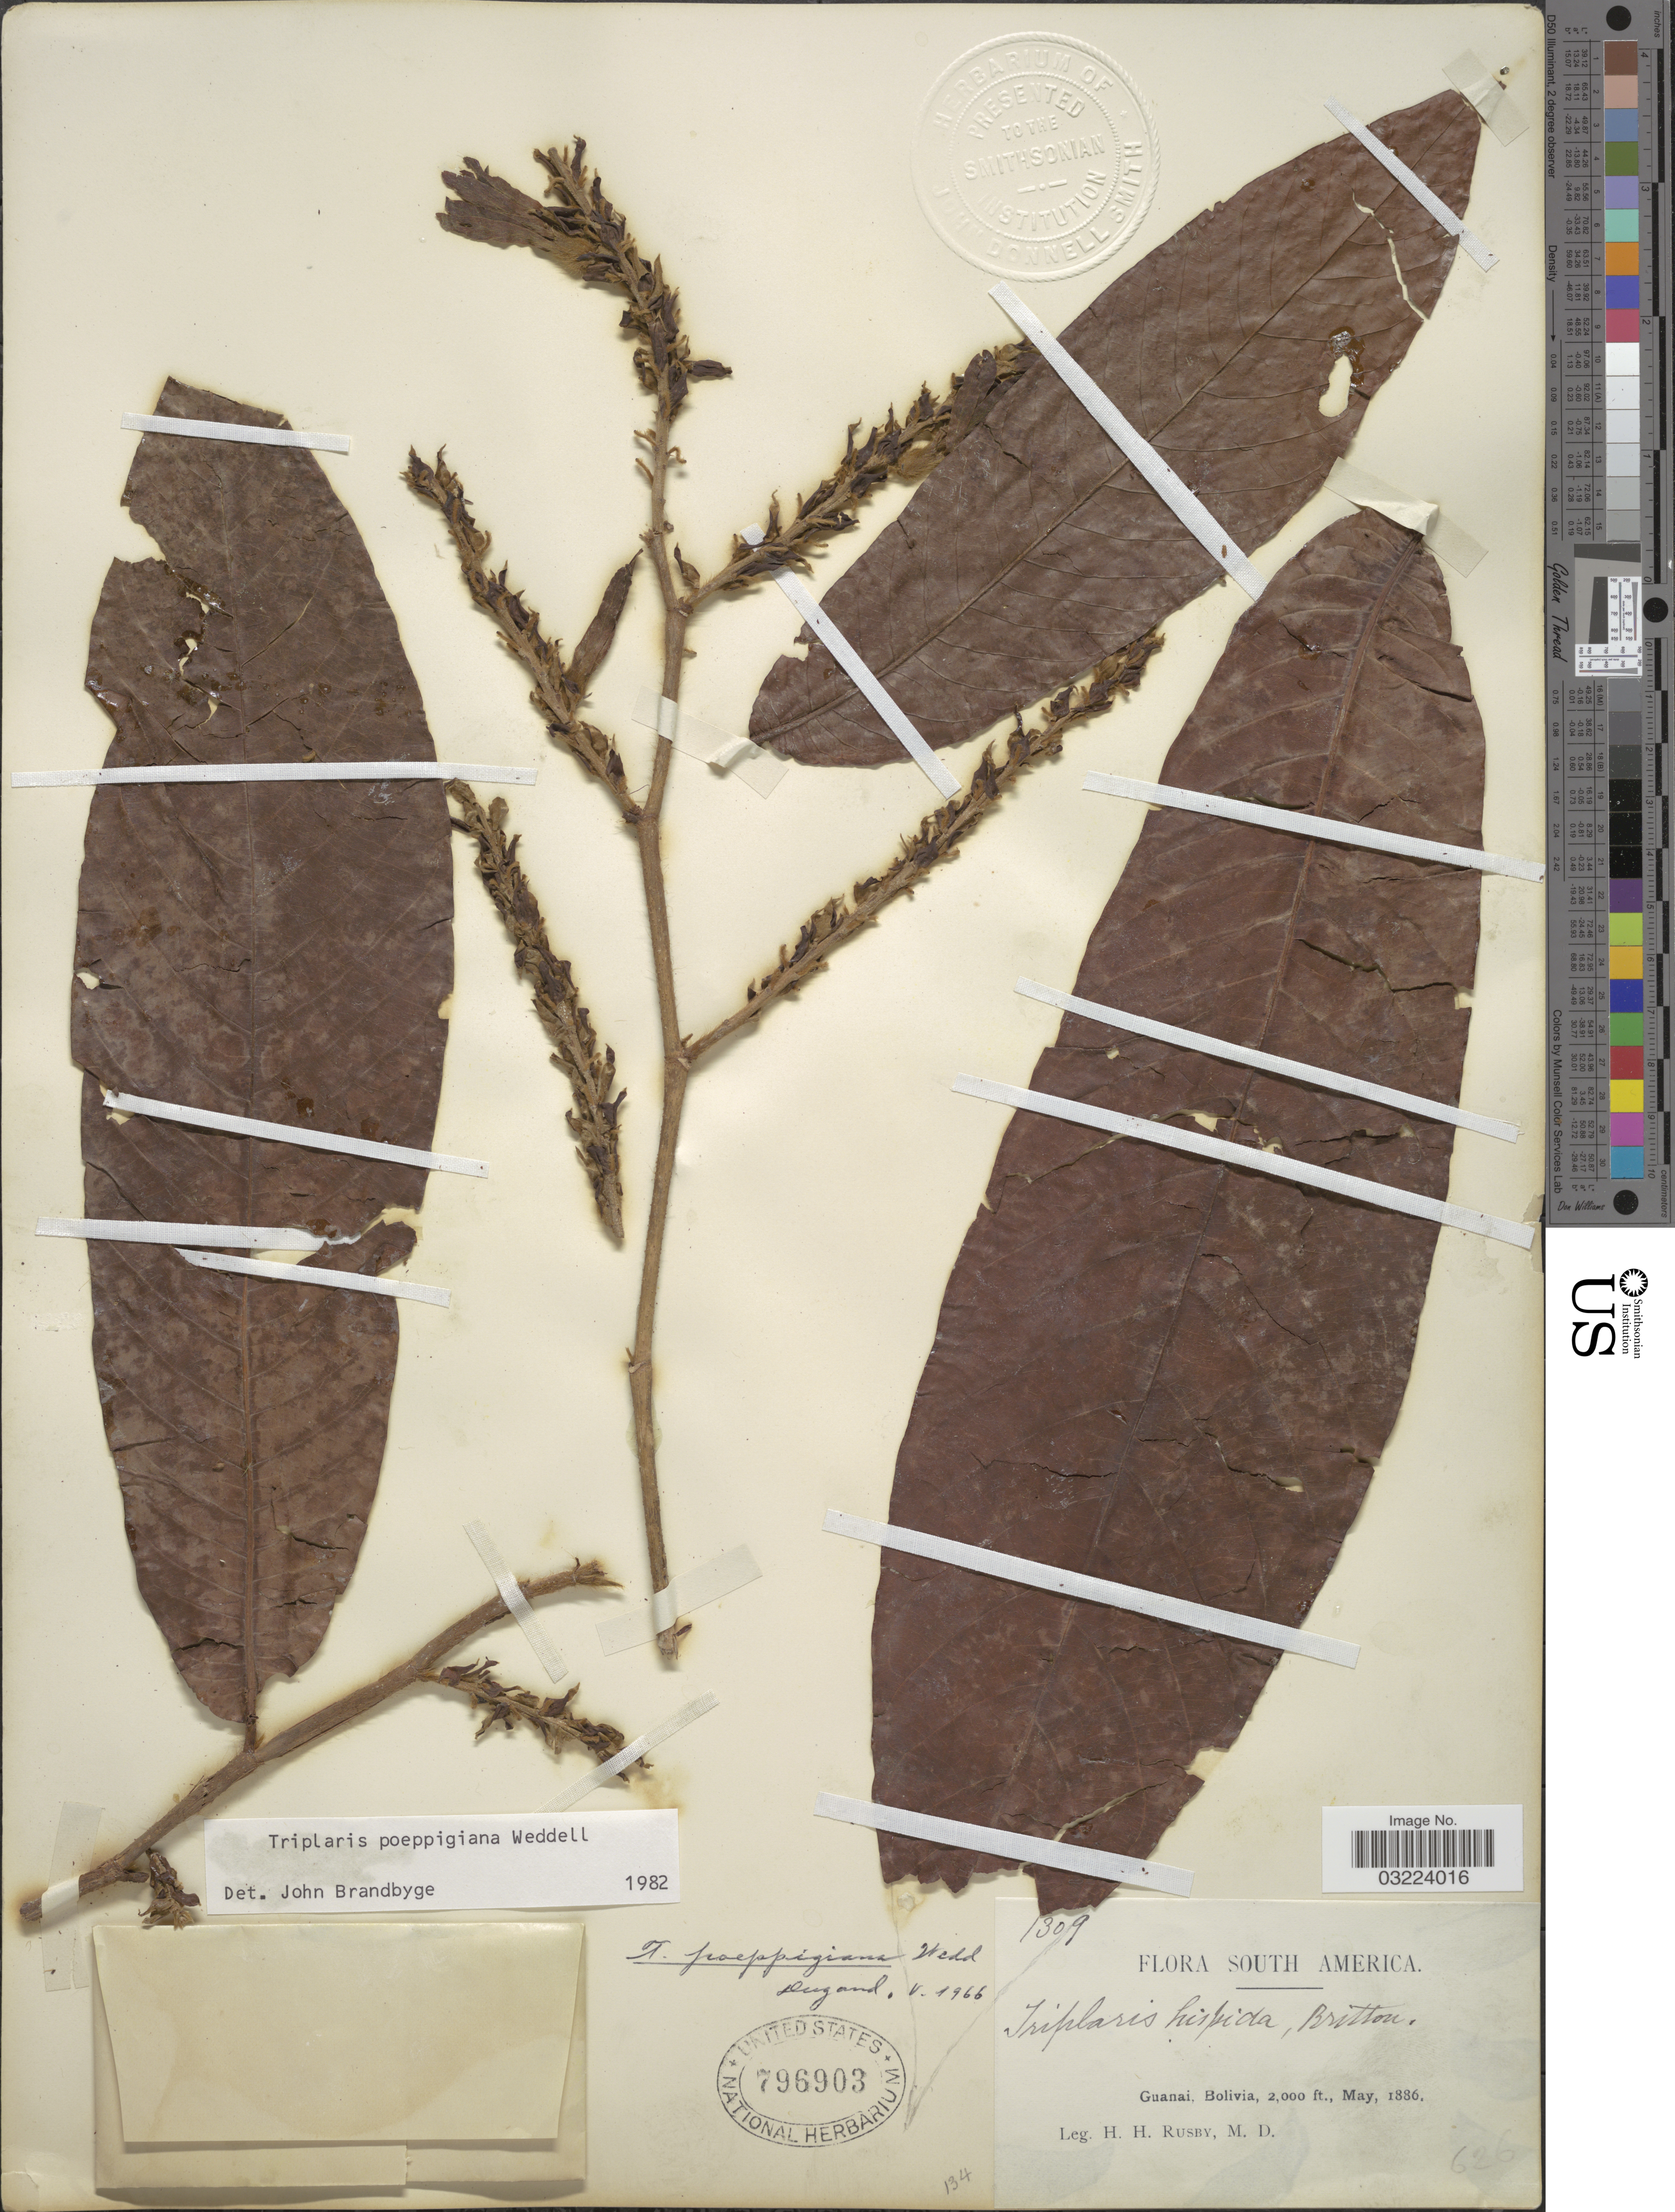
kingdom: Plantae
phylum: Tracheophyta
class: Magnoliopsida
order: Caryophyllales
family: Polygonaceae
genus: Triplaris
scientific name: Triplaris poeppigiana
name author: Wedd.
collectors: H. H. Rusby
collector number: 1309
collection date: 1886-05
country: Bolivia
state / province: La Páz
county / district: Larecaja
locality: Guanay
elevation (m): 610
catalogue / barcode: US 796903